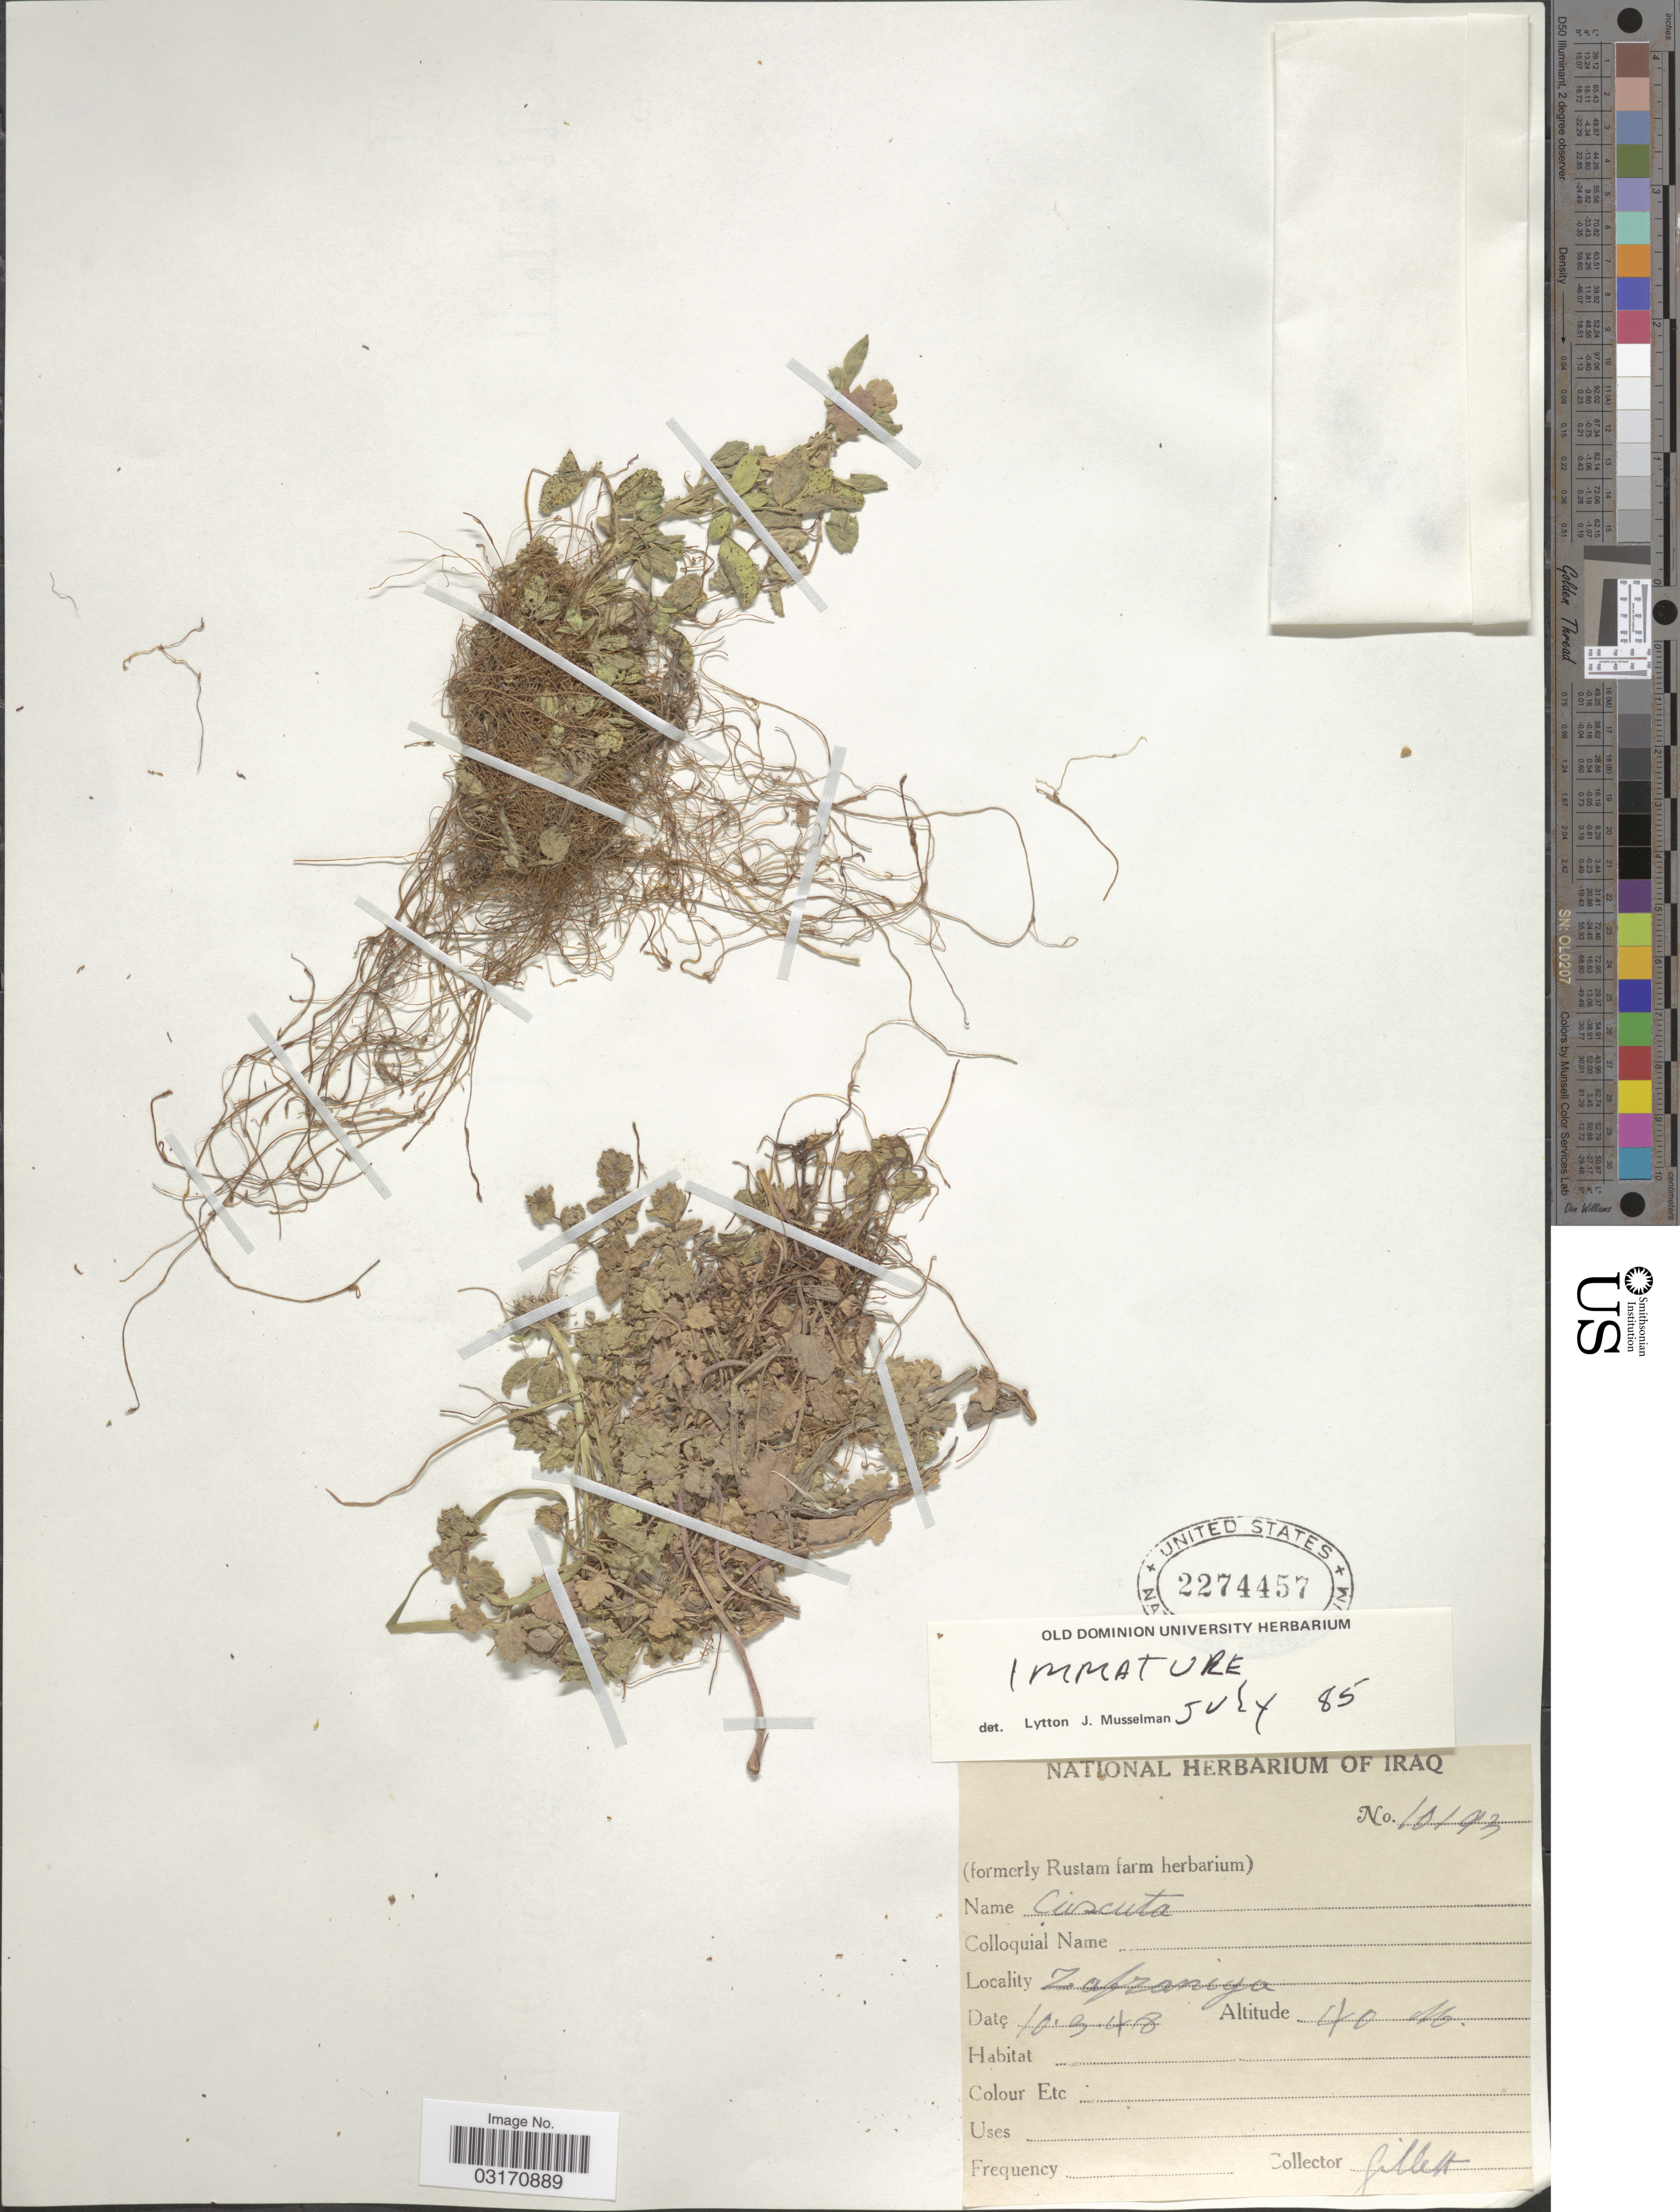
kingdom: Plantae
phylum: Tracheophyta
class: Magnoliopsida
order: Solanales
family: Convolvulaceae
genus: Cuscuta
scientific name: Cuscuta sp.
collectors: Gillett, --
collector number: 10193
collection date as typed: Transcribed d/m/y: 10/3/48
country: Iraq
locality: Zafraniyo.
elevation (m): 40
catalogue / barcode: US 2274457